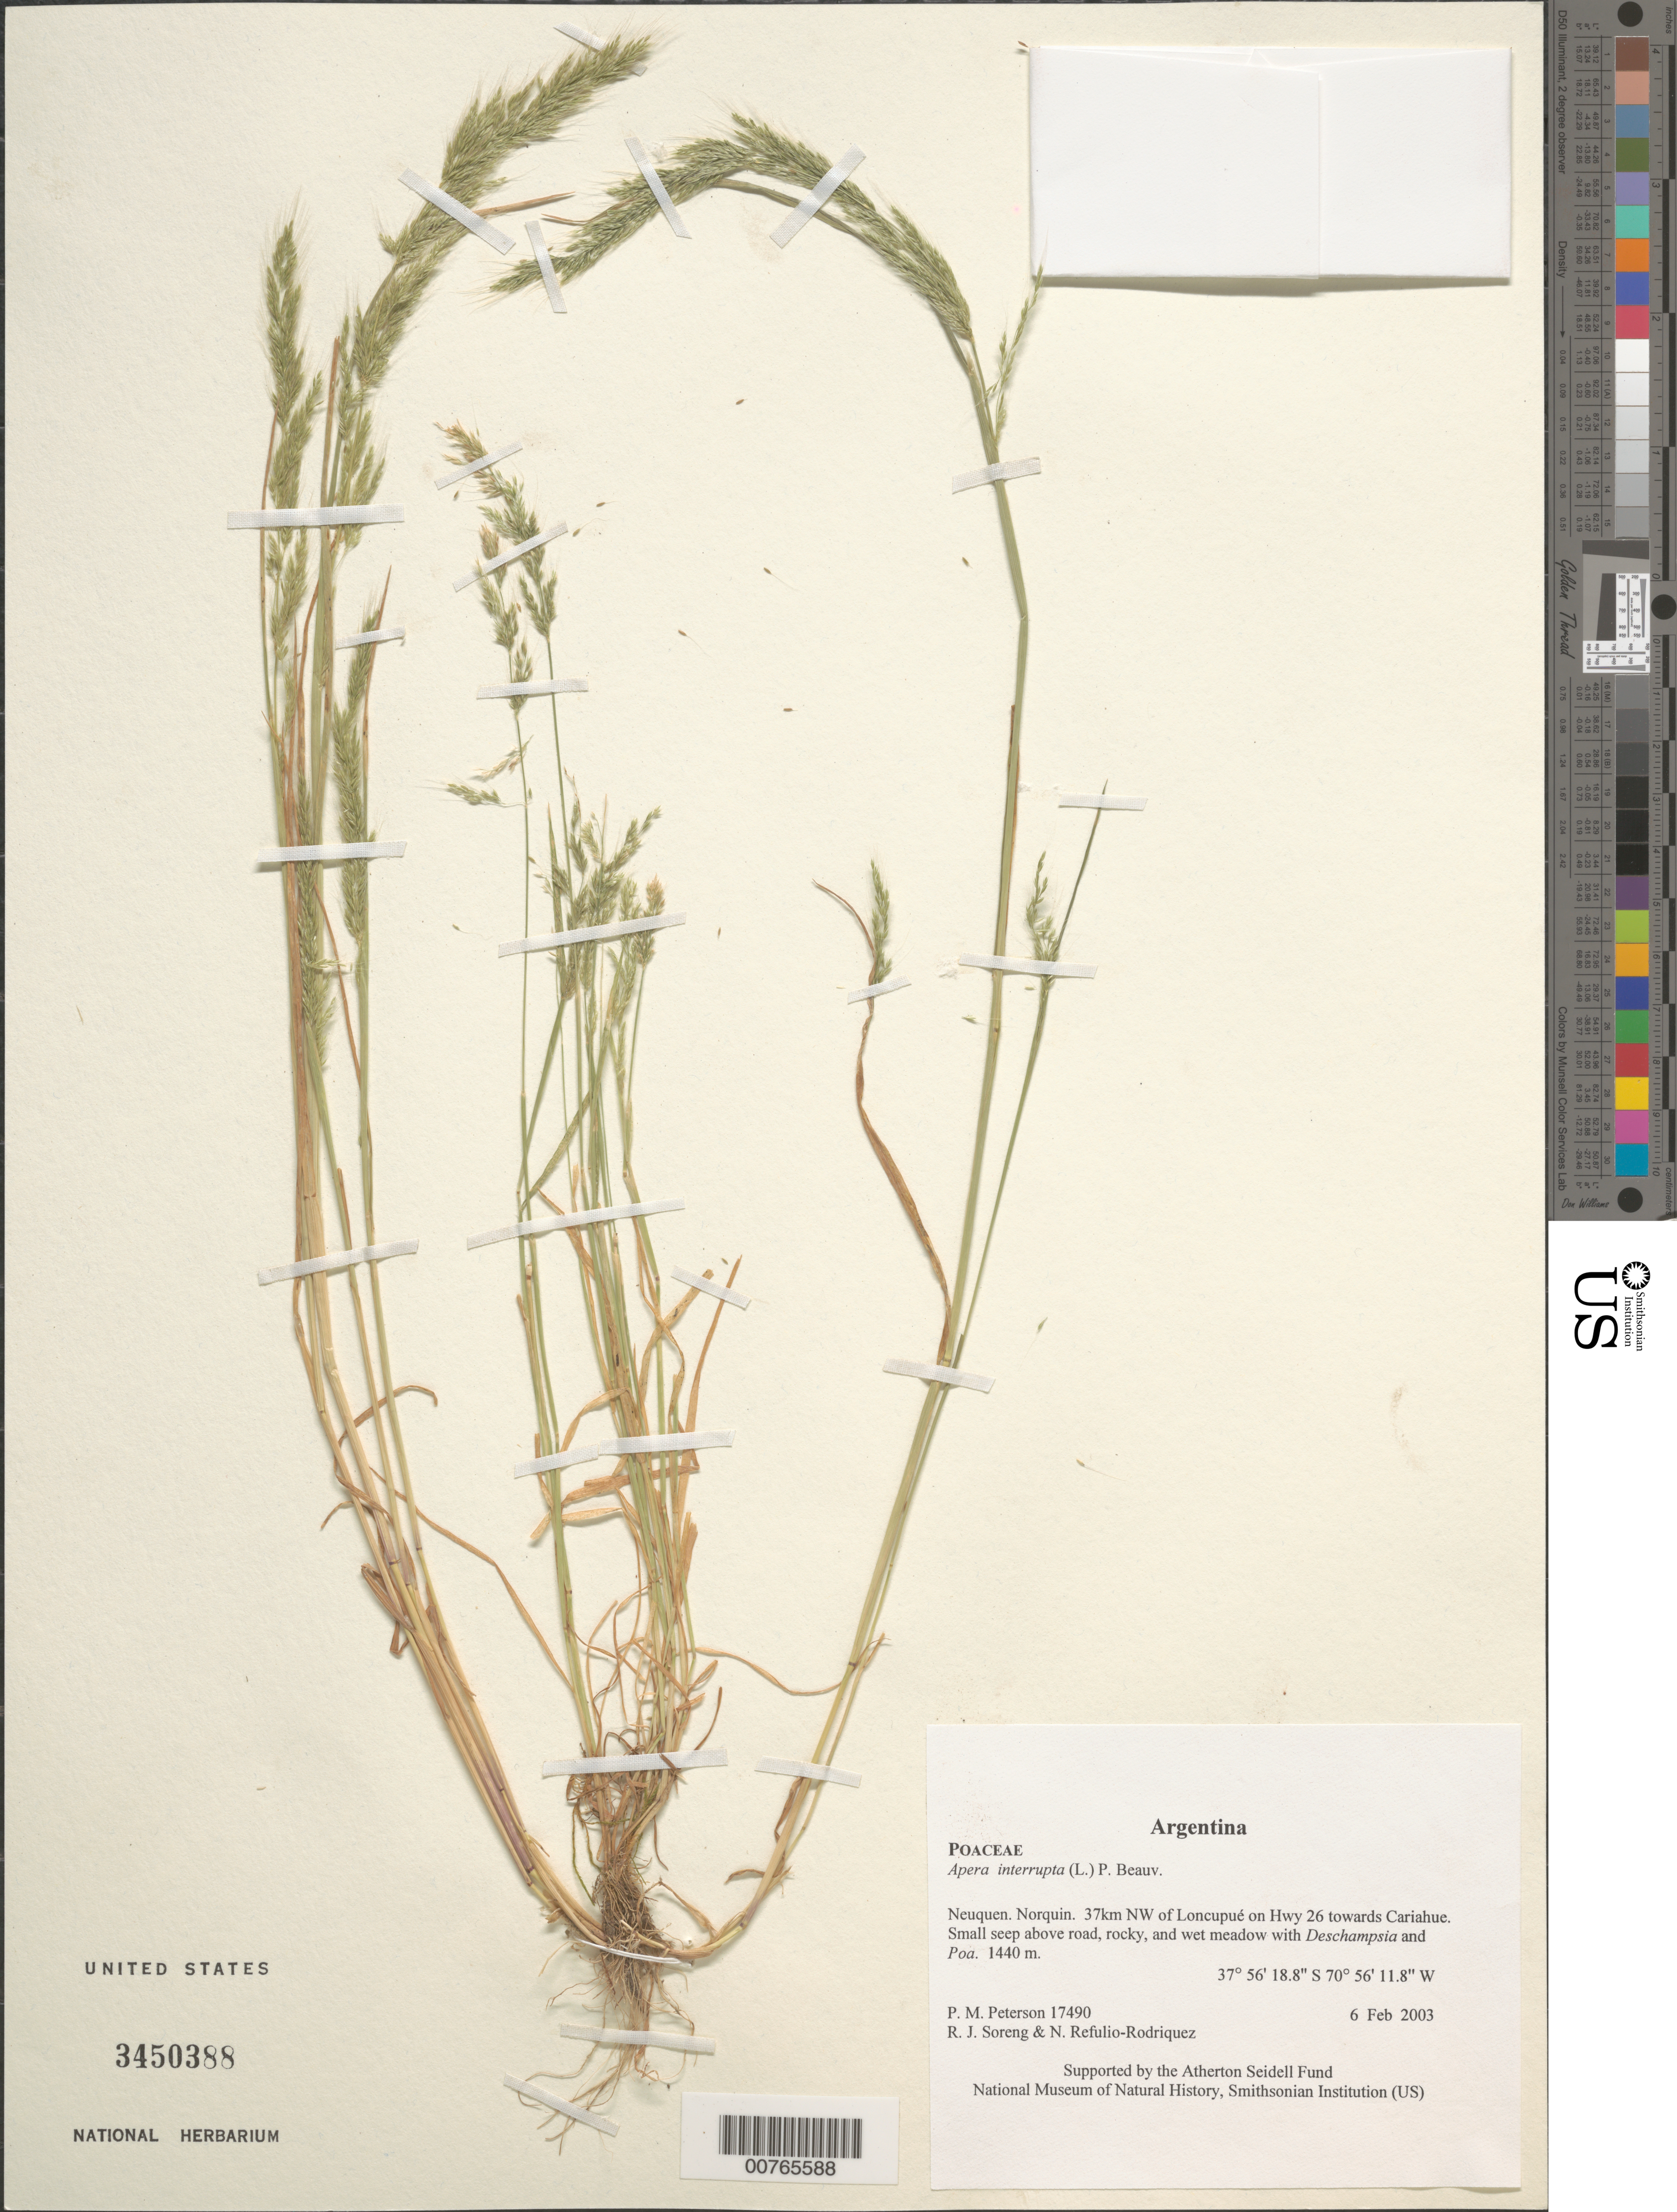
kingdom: Plantae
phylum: Tracheophyta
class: Liliopsida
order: Poales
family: Poaceae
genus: Apera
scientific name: Apera interrupta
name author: (L.) P. Beauv.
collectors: P. M. Peterson, R. J. Soreng & N. Refulio-Rodríguez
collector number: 17490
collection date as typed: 06 Feb 2003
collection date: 2003-02-06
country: Argentina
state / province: Neuquen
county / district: Norquin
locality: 37km NW of Loncupué on Hwy 26 towards Cariahue. Small seep above road, rocky, and wet meadow with Deschampsia and Poa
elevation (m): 1440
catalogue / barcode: US 3450388